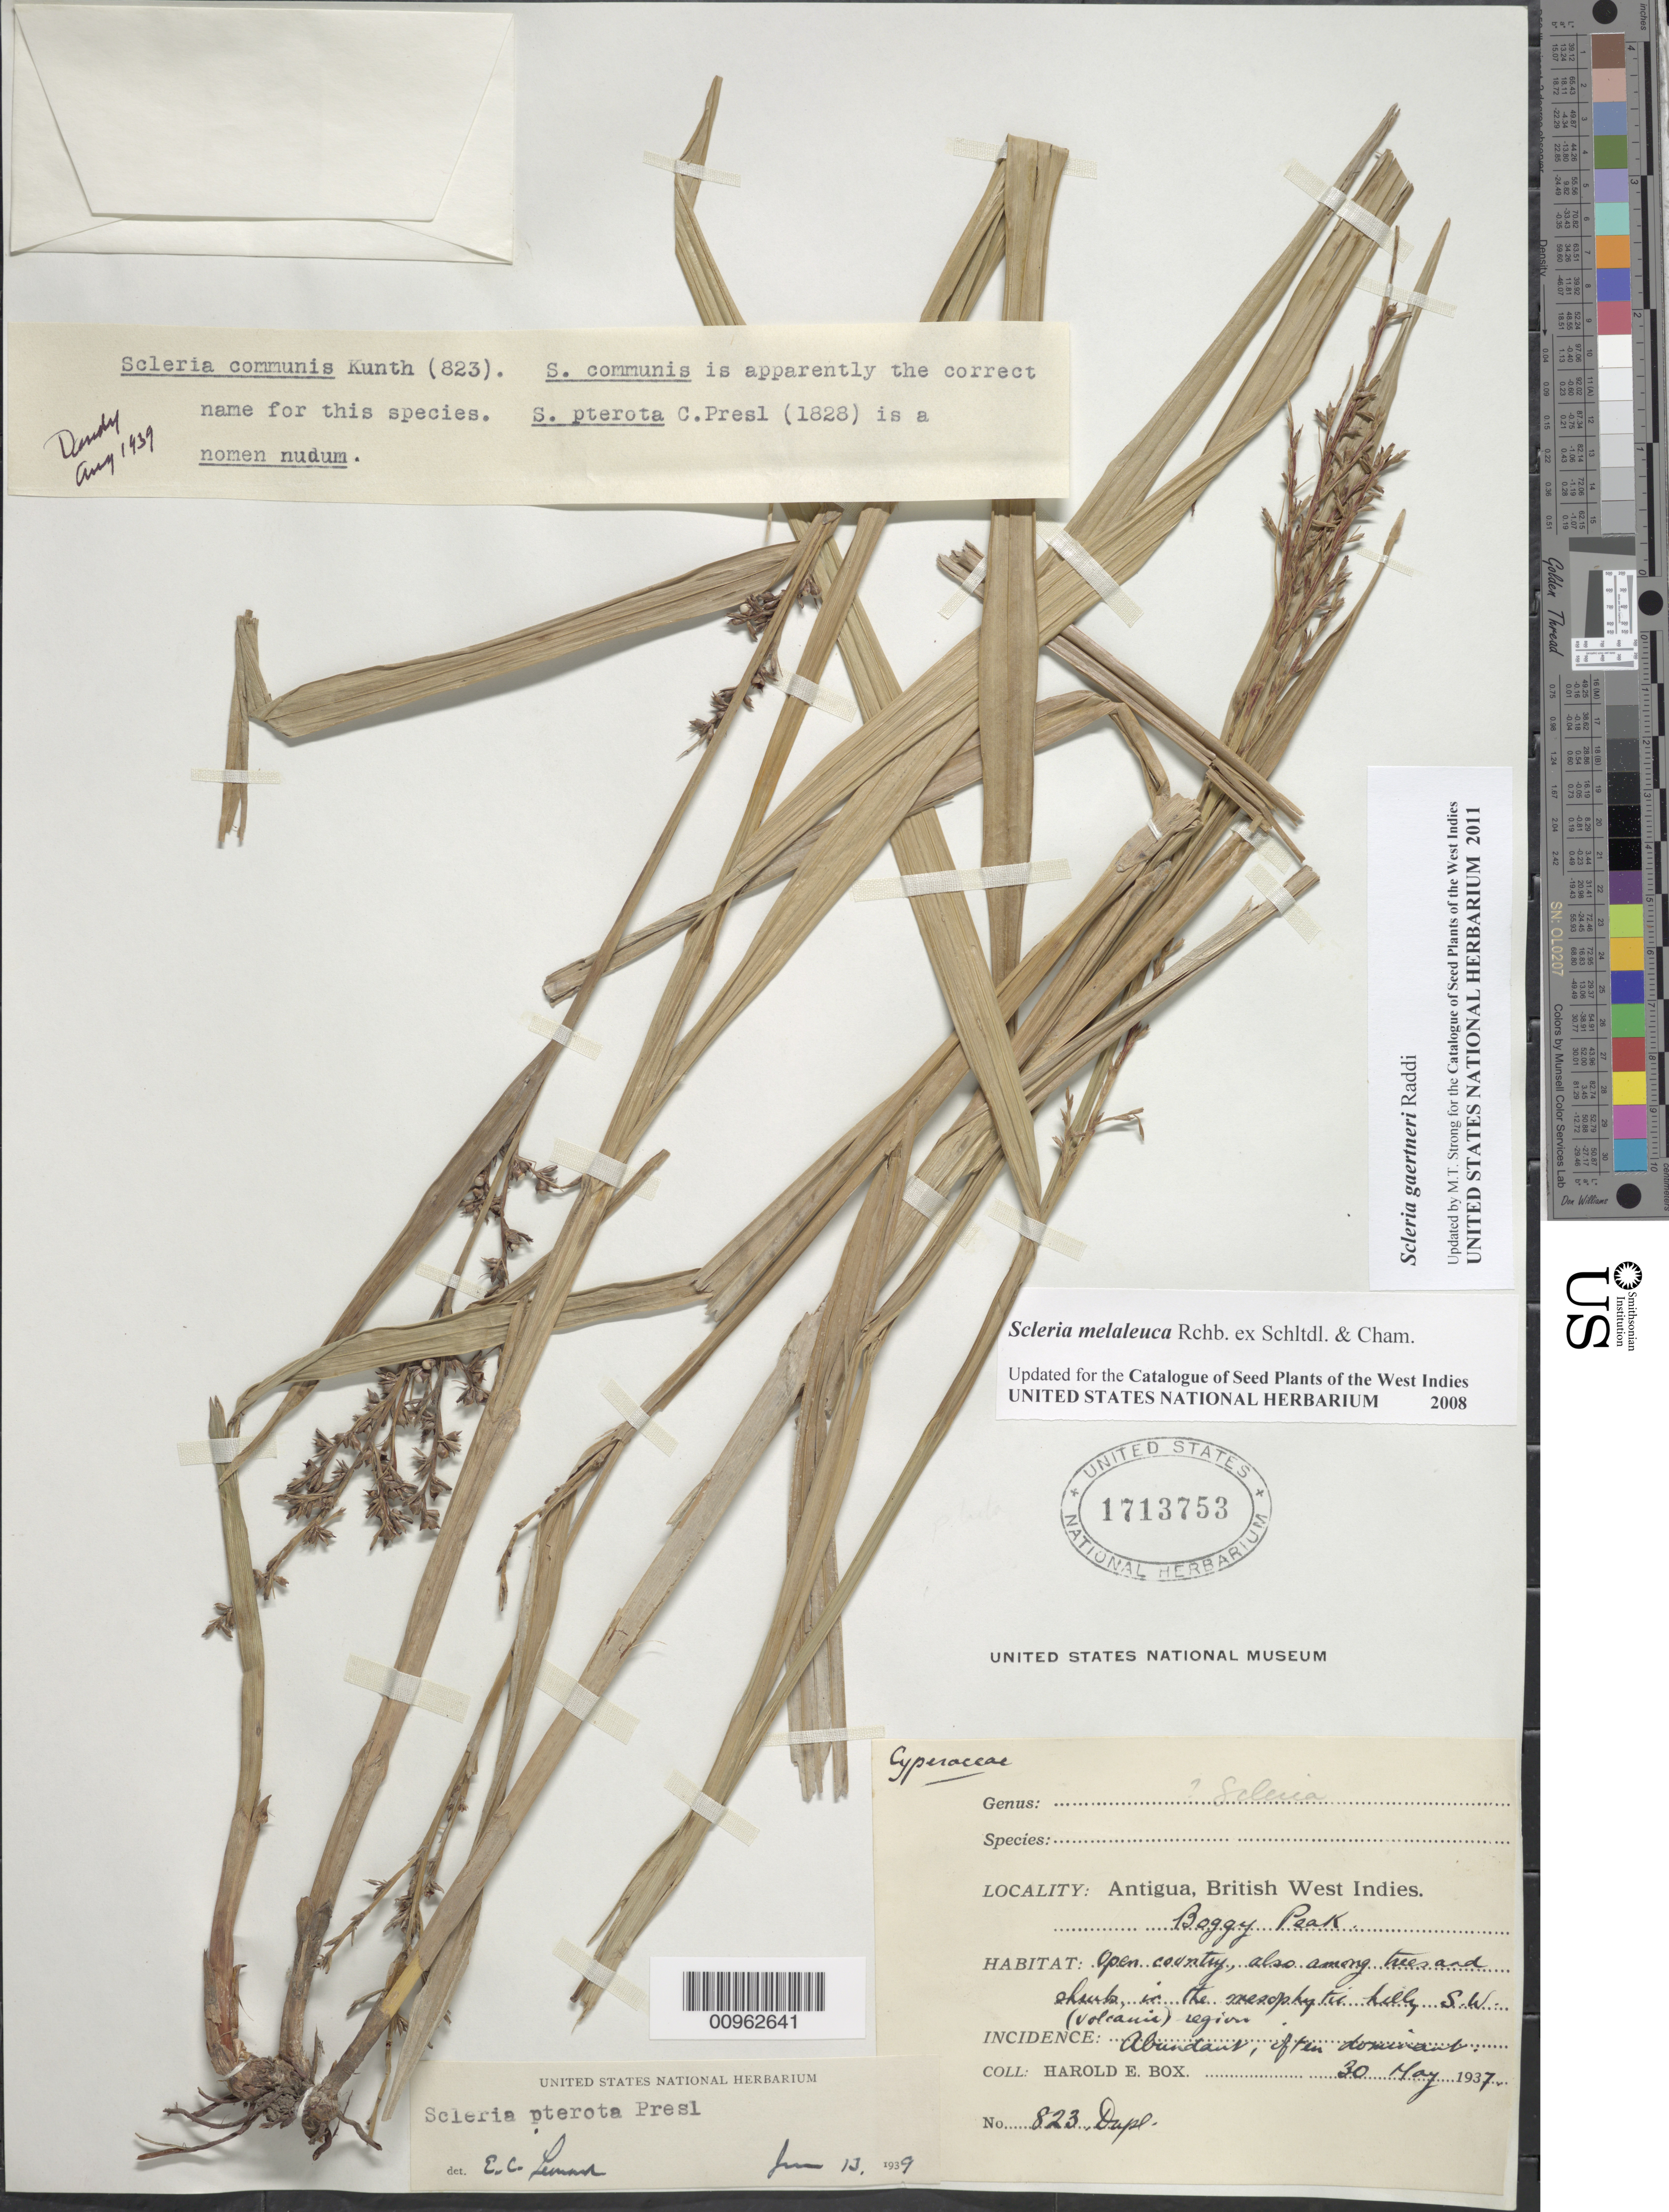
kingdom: Plantae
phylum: Tracheophyta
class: Liliopsida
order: Poales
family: Cyperaceae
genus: Scleria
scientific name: Scleria gaertneri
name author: Raddi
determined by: Strong, M. T., (US), Smithsonian Institution - National Museum of Natural History (UNITED STATES)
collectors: H. E. Box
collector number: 823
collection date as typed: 30 May 1937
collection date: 1937-05-30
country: Antigua and Barbuda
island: Antigua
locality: Boggy Peak, SW (volcanic) region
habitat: Open country, also among trees and shrubs in the mesophytic hills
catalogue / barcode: US 1713753